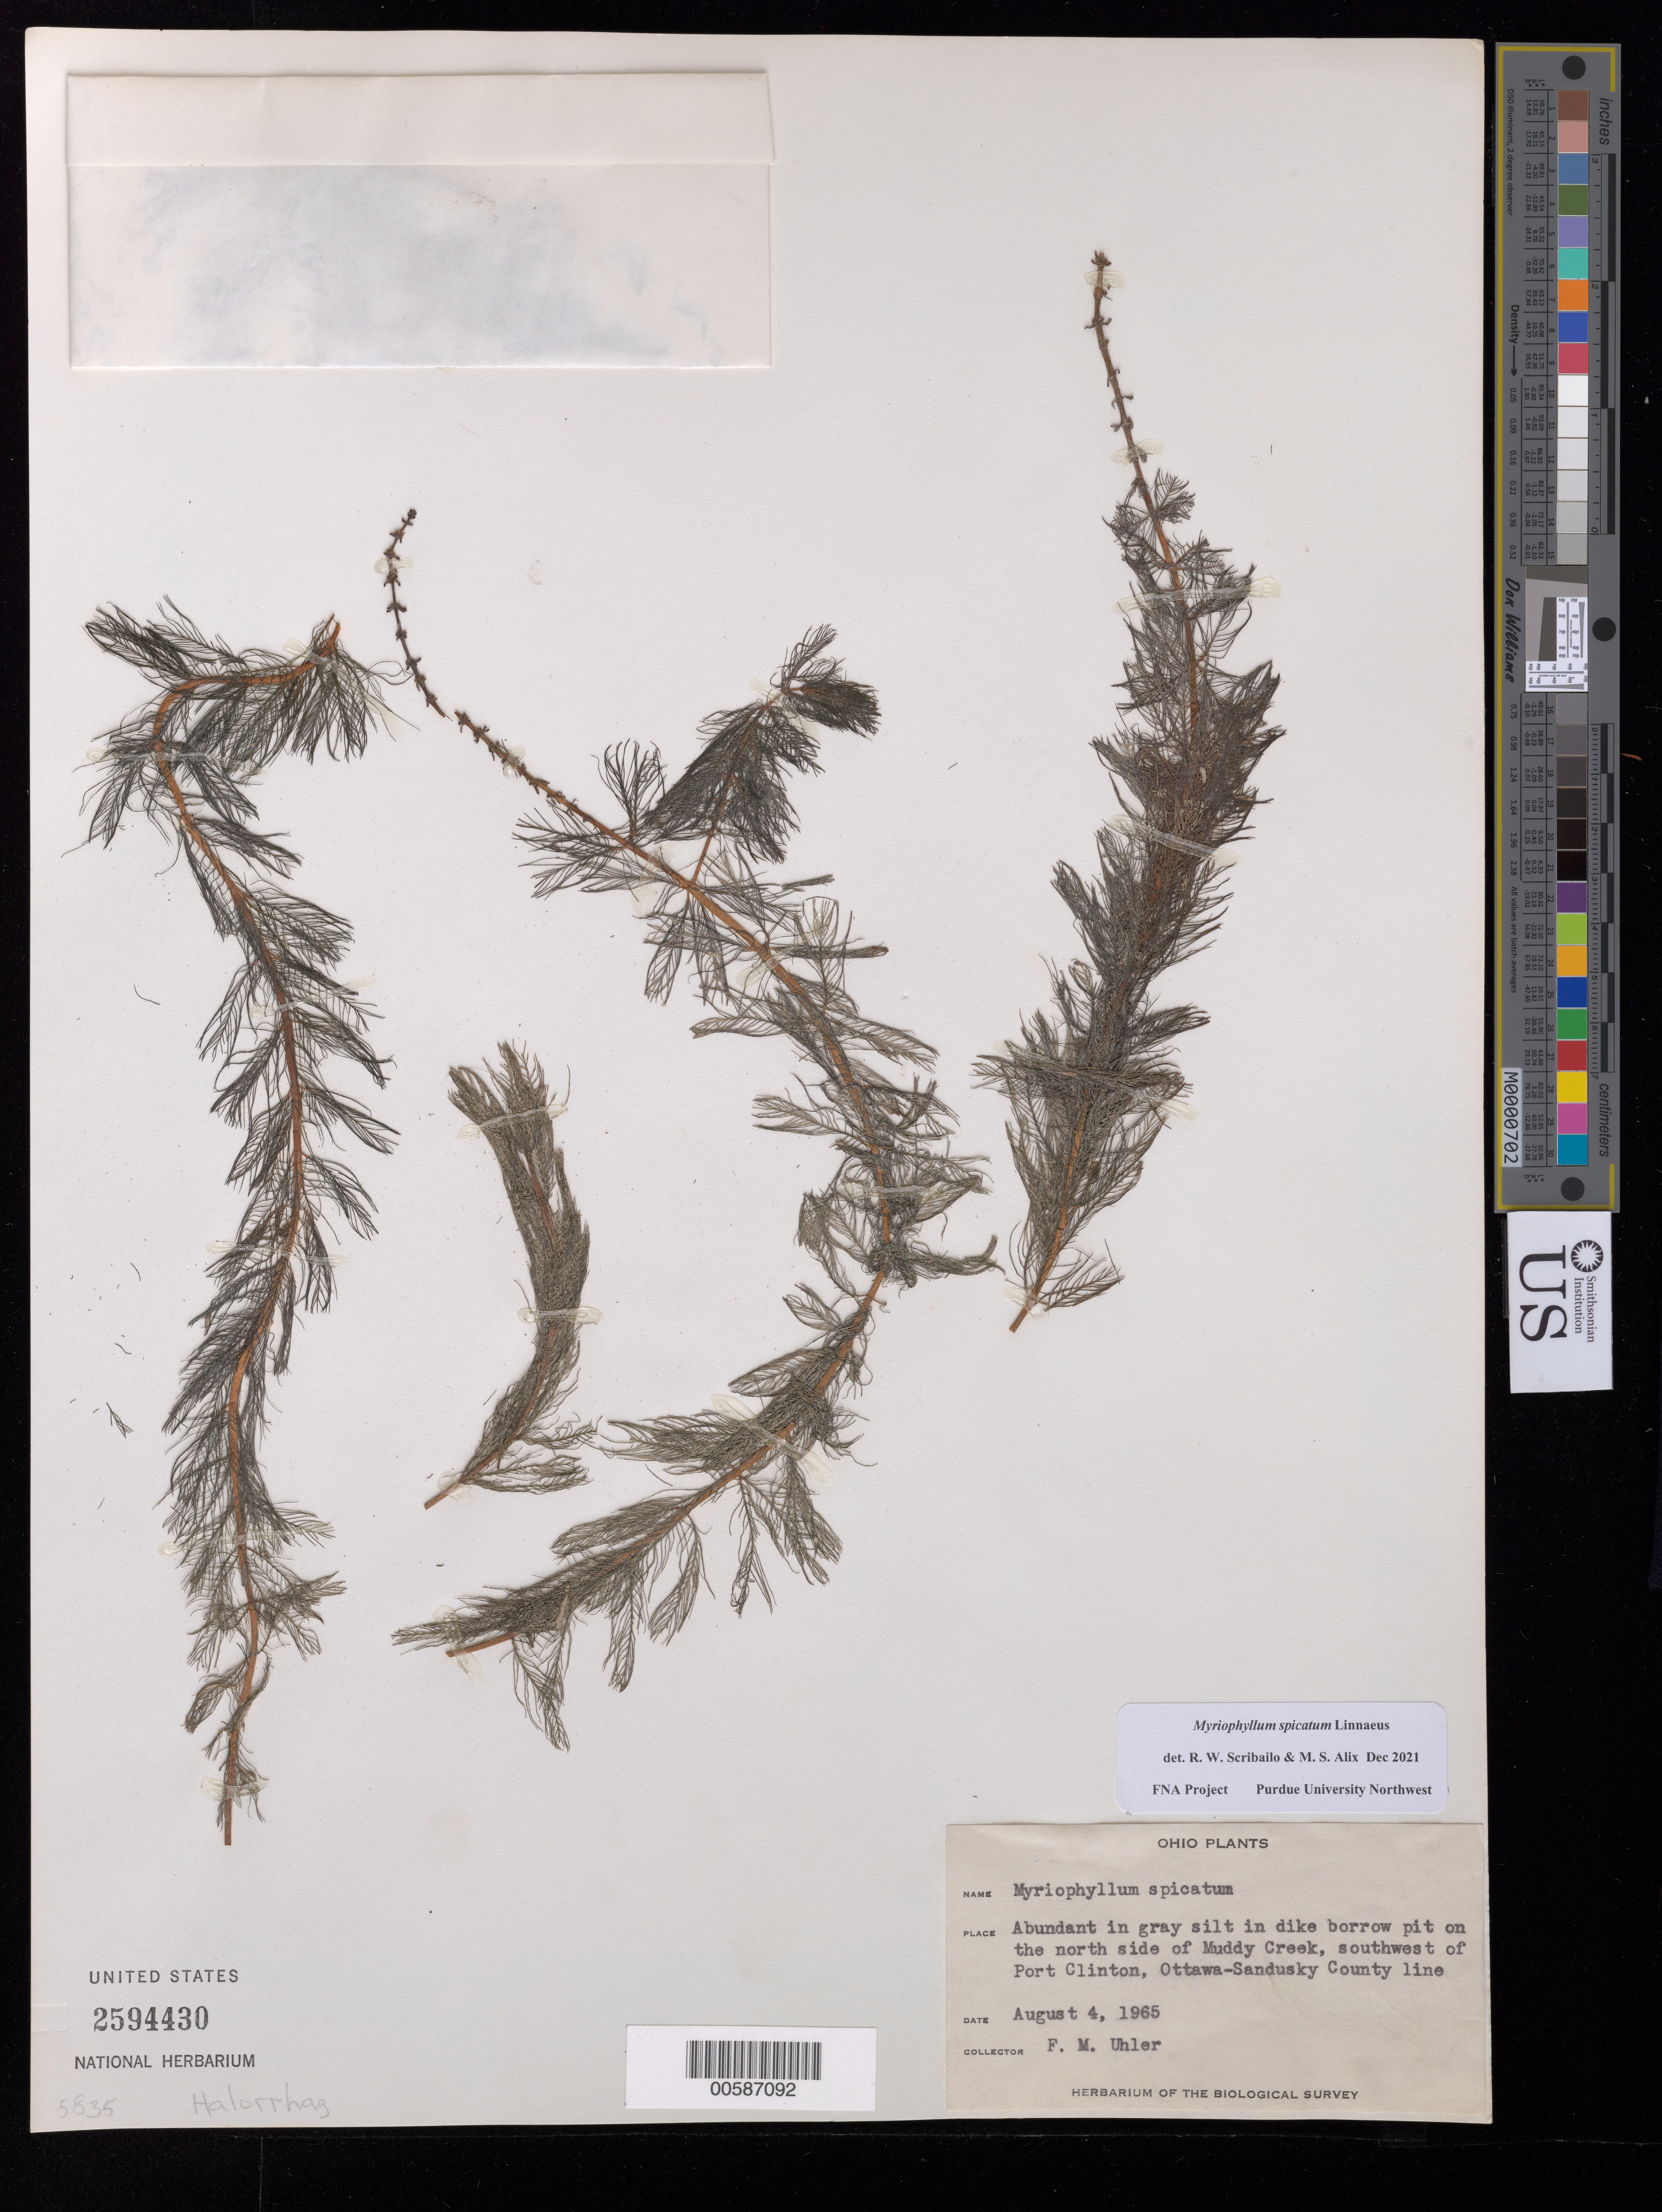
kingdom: Plantae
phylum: Tracheophyta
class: Magnoliopsida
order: Saxifragales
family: Haloragaceae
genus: Myriophyllum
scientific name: Myriophyllum spicatum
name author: L.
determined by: Scribailo, R. W.; Alix, M. S.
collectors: F. M. Uhler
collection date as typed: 04 Aug 1965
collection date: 1965-08-04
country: United States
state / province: Ohio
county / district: Ottawa / Sandusky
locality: Muddy Creek, SW of Port Clinton, Ottawa-Sandusky county line.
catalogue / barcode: US 2594430